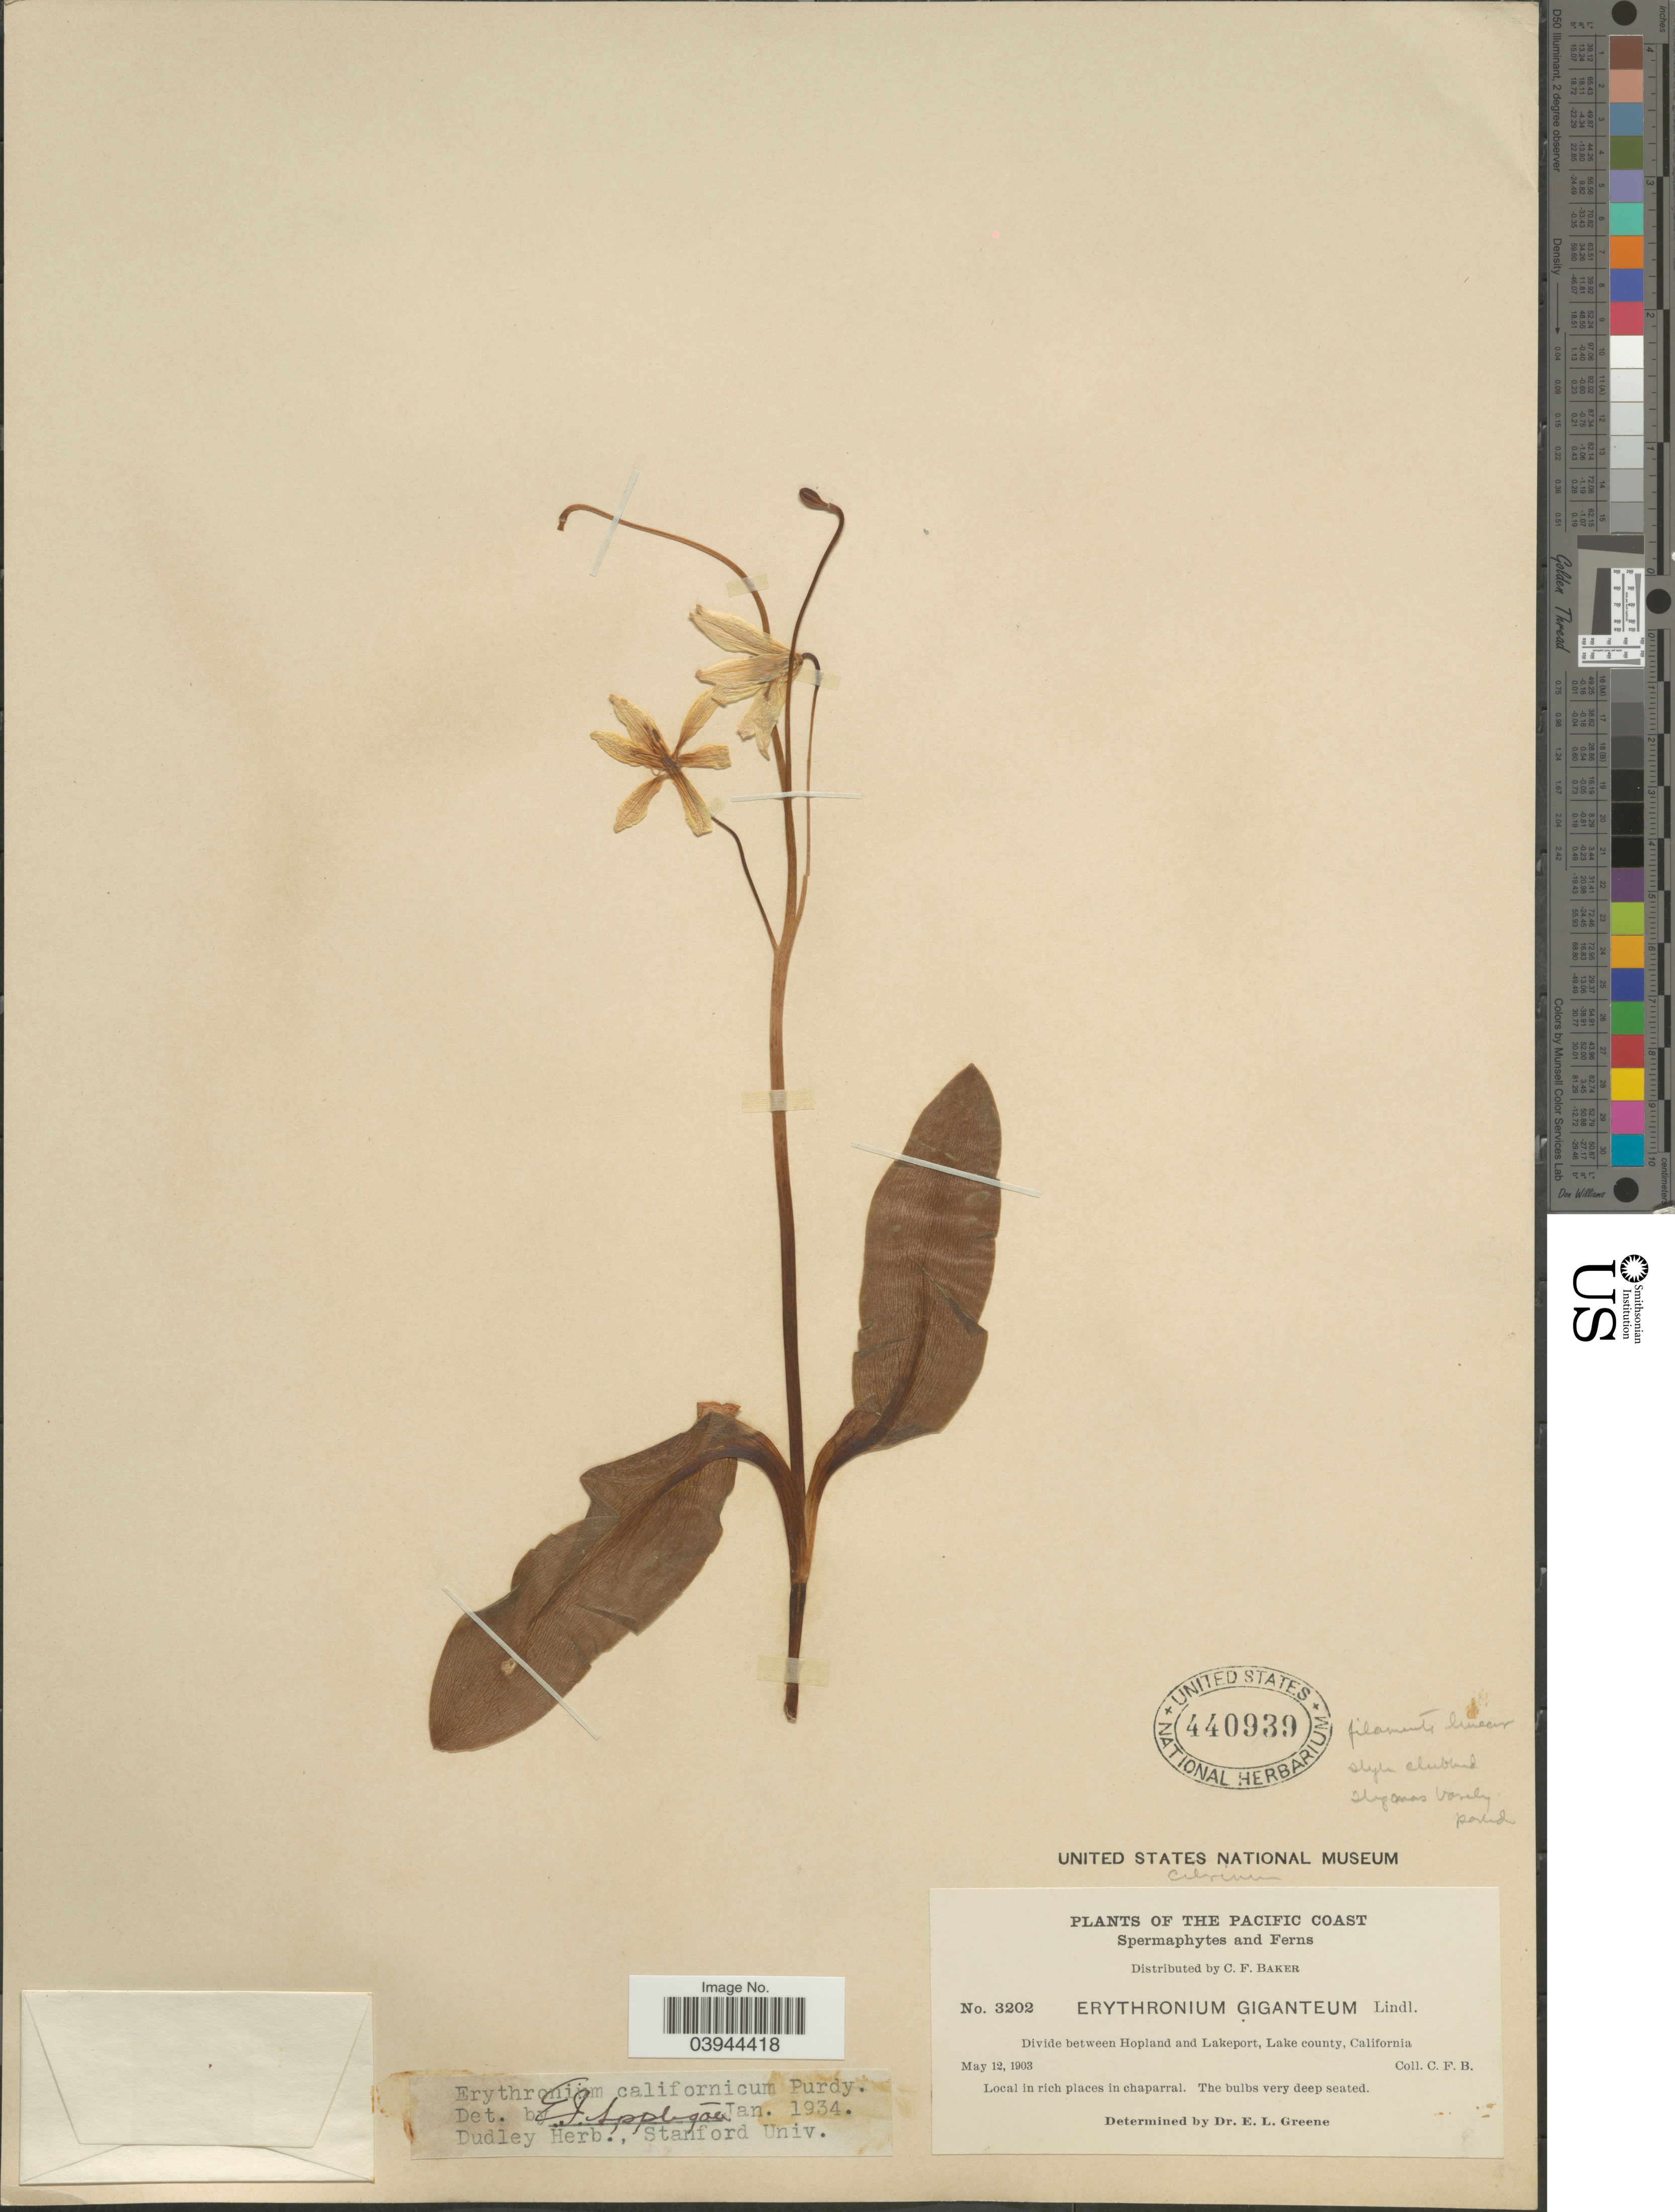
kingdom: Plantae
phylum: Tracheophyta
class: Liliopsida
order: Liliales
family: Liliaceae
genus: Erythronium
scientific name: Erythronium californicum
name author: Purdy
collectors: C. F. Baker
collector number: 3202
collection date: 1903-05-12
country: United States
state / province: California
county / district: Lake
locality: Pacific Coast. Divide between Hopland and Lakeport, Lake county.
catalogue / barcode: US 440939